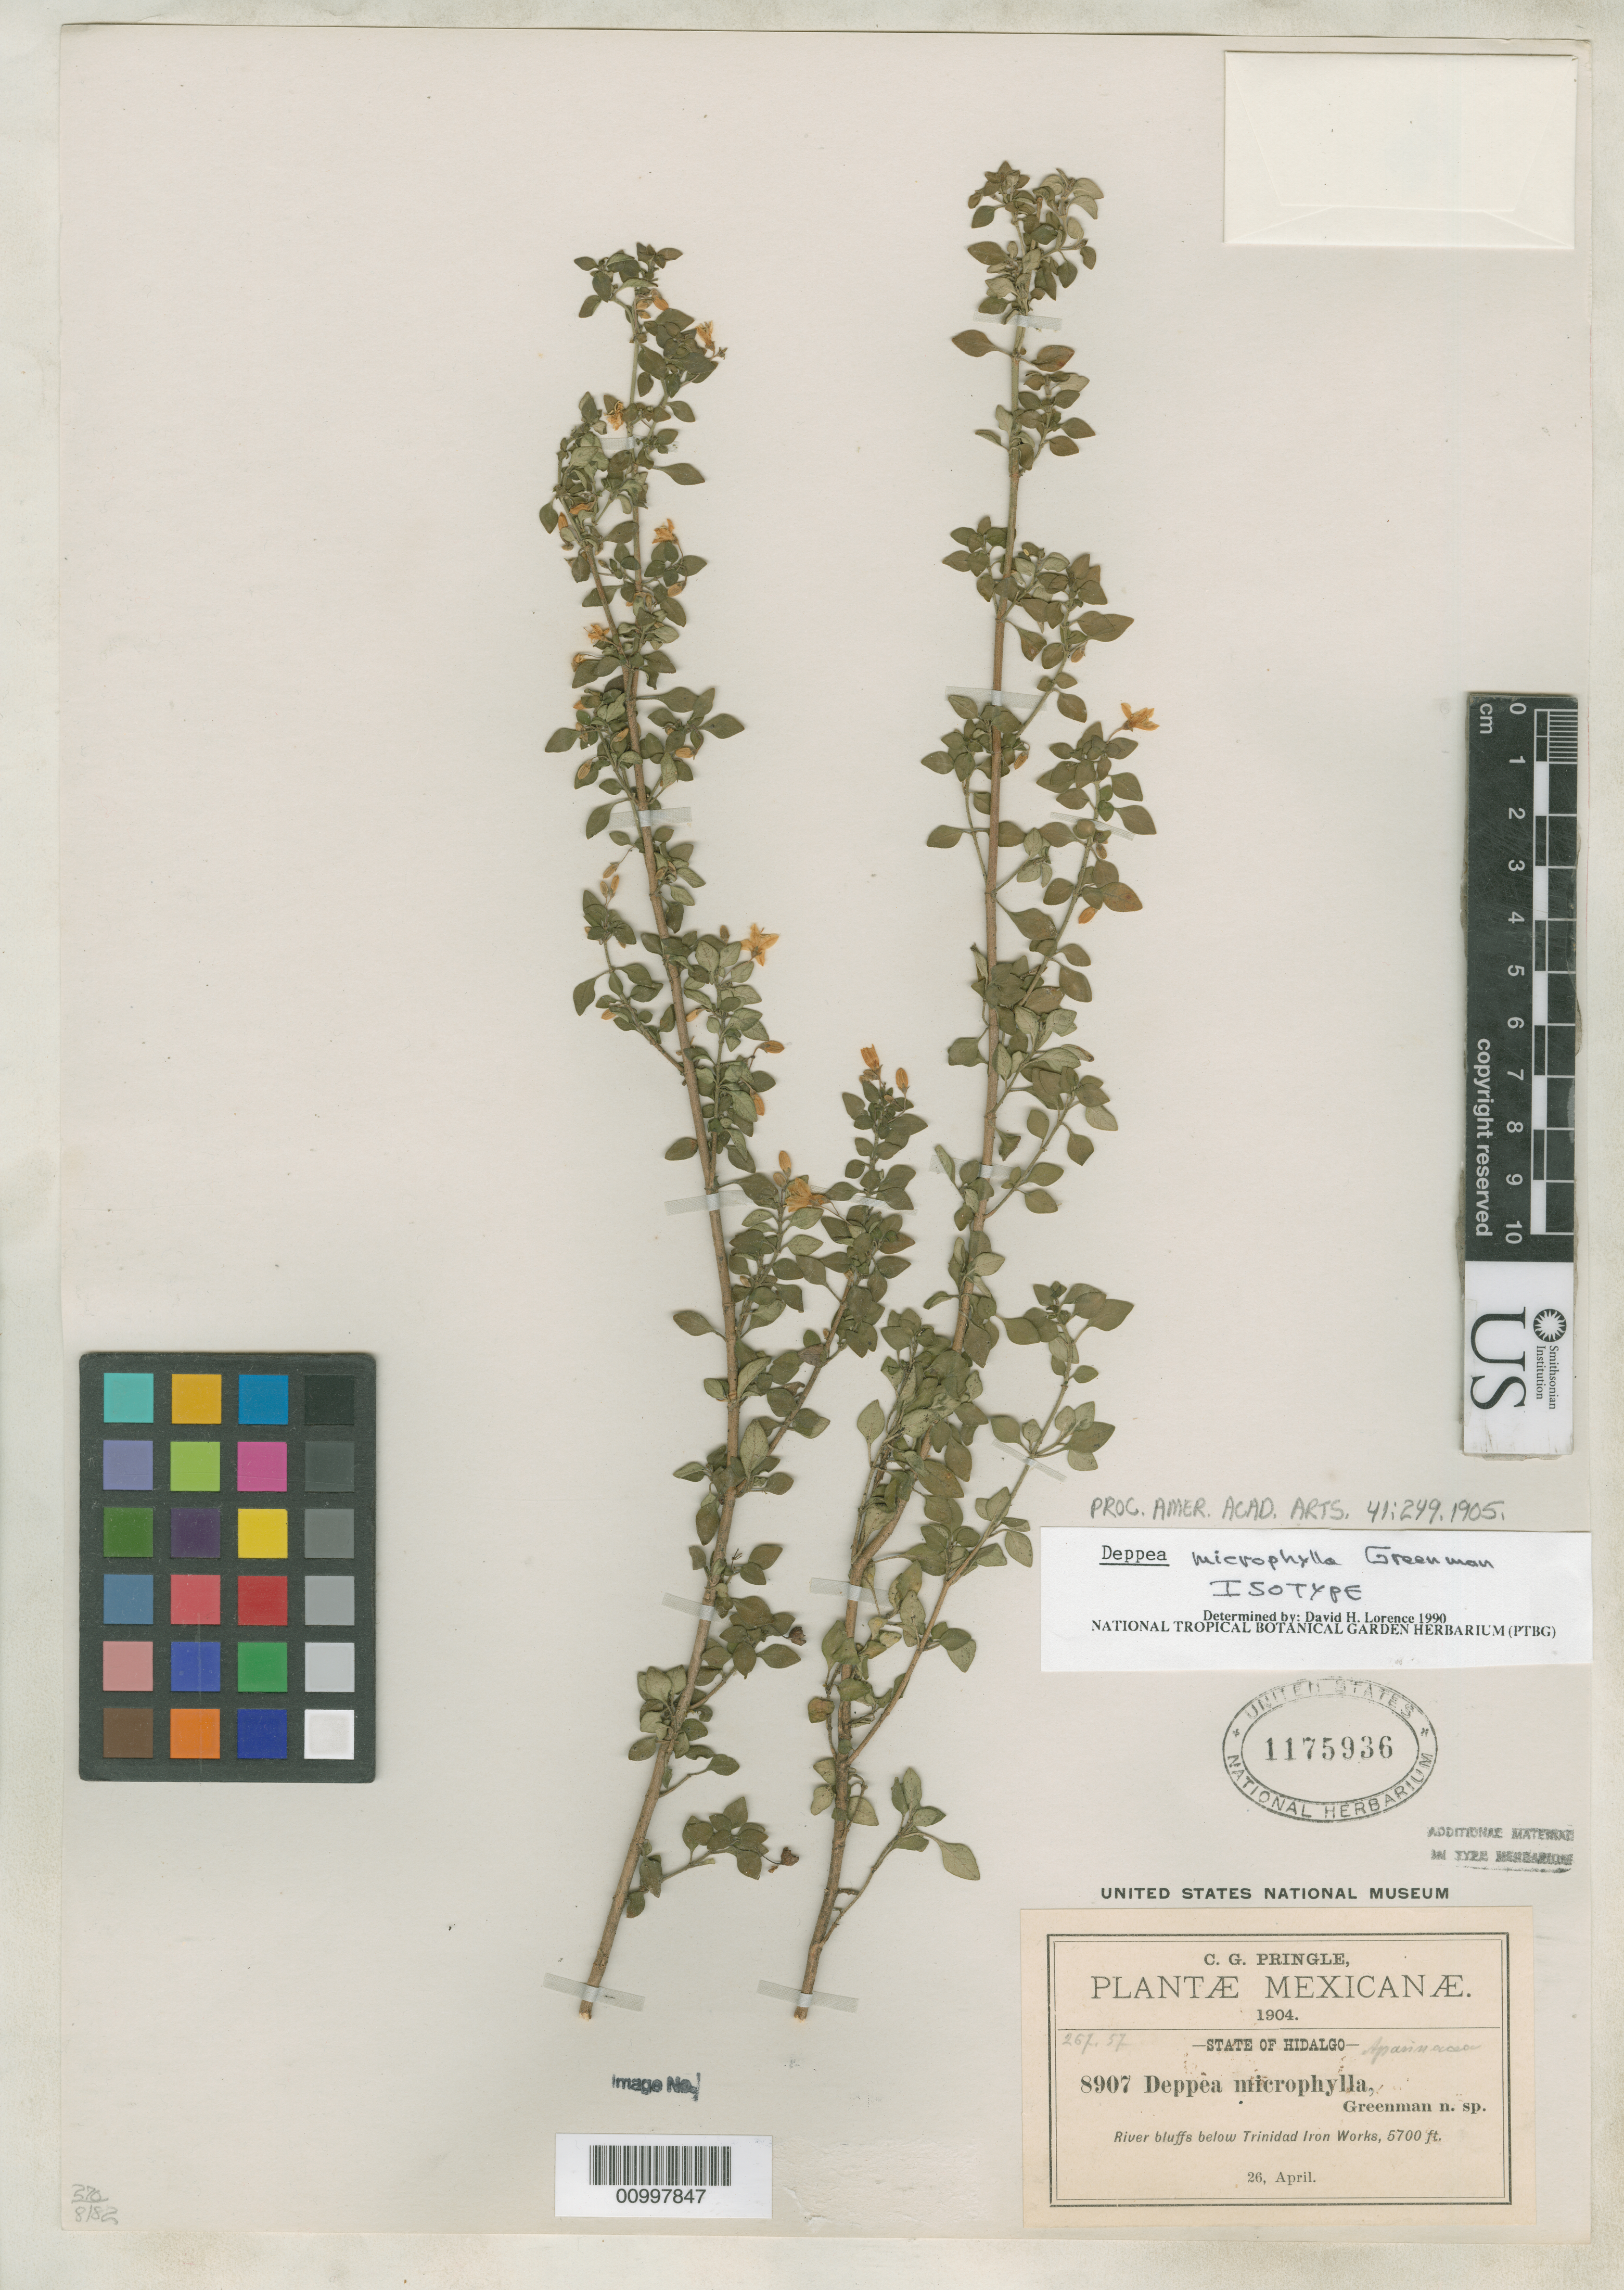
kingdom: Plantae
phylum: Tracheophyta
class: Magnoliopsida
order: Gentianales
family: Rubiaceae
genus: Deppea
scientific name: Deppea microphylla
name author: Greenm.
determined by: Lorence, David H., (PTBG), National Tropical Botanical Garden (UNITED STATES)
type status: Isotype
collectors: C. G. Pringle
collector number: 8907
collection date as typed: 26 Apr 1904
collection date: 1904-04-26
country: Mexico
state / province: Hidalgo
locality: River bluffs below Trinidad Iron Works.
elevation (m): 1737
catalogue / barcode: US 1175936